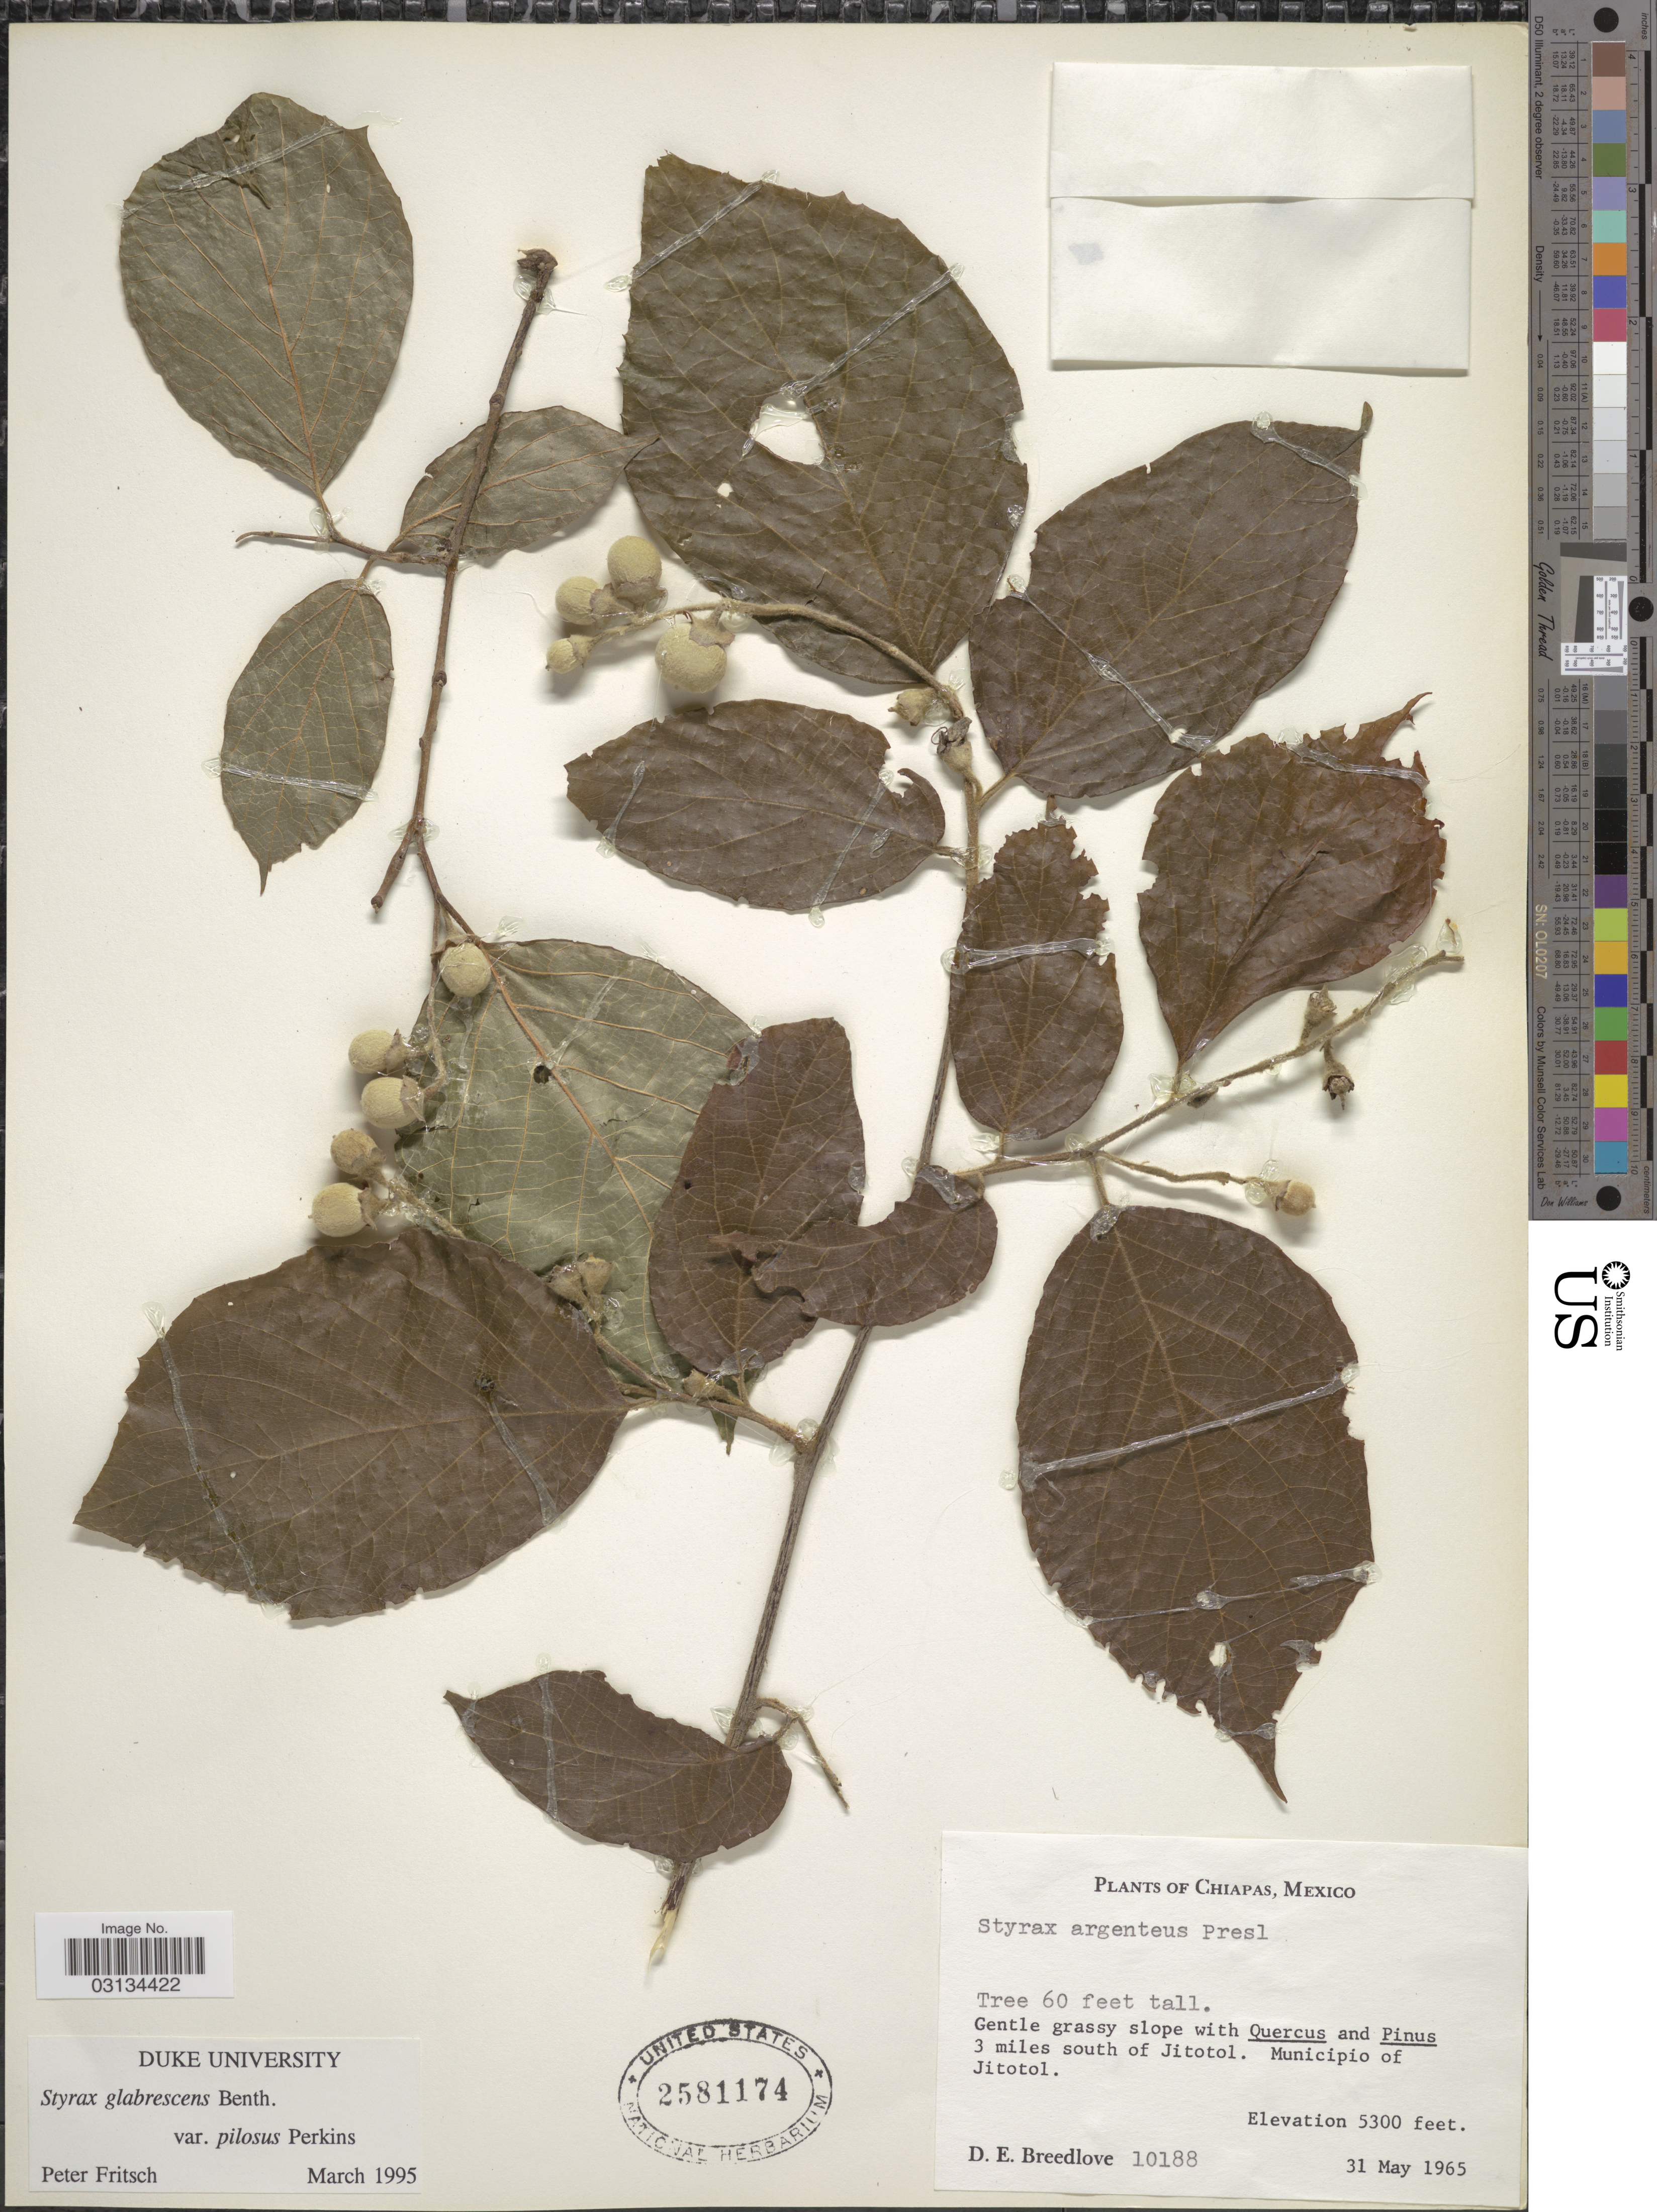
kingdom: Plantae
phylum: Tracheophyta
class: Magnoliopsida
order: Ericales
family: Styracaceae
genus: Styrax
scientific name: Styrax glabrescens var. pilosus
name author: Perkins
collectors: D. E. Breedlove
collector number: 10188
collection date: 1965-05-31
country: Mexico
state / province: Chiapas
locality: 3 miles south of Jitotol. Municipio of Jitotol.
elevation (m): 1615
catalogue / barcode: US 2581174